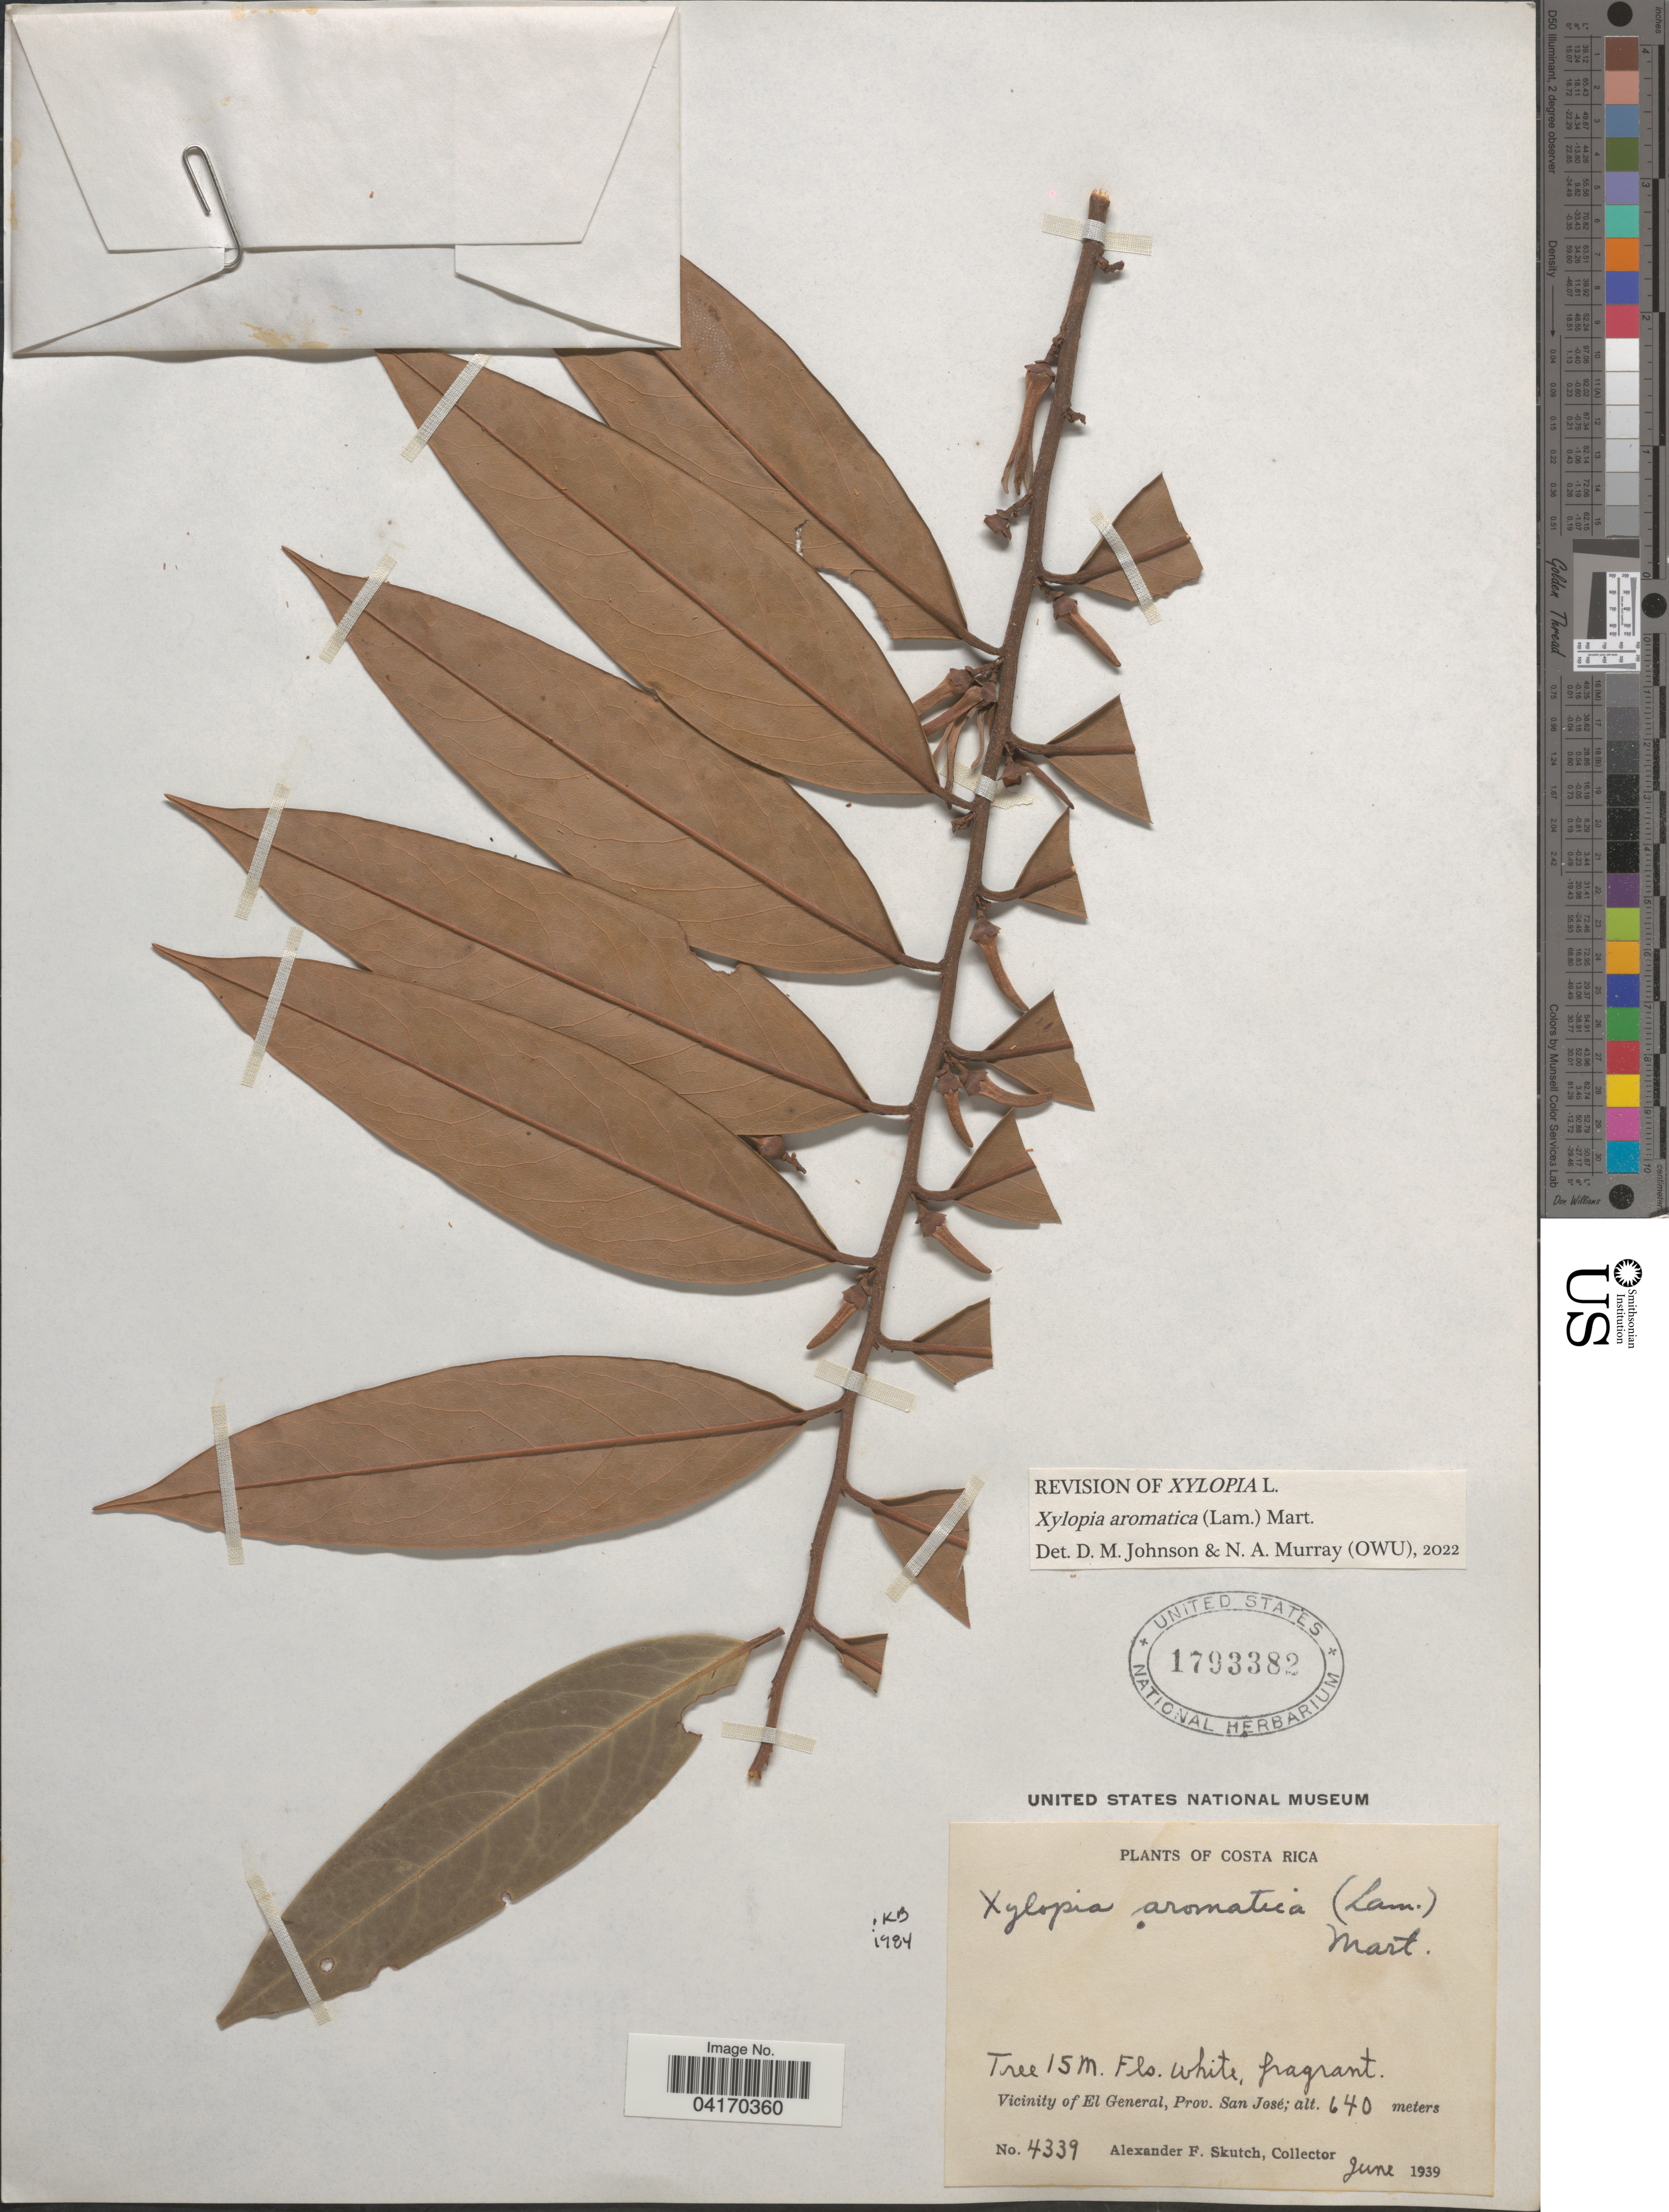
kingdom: Plantae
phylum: Tracheophyta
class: Magnoliopsida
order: Magnoliales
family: Annonaceae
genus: Xylopia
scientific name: Xylopia aromatica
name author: (Lam.) Mart.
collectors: A. F. Skutch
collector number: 4339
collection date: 1939-06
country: Costa Rica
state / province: San José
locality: Vicinity of El General.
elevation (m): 640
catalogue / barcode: US 1793382